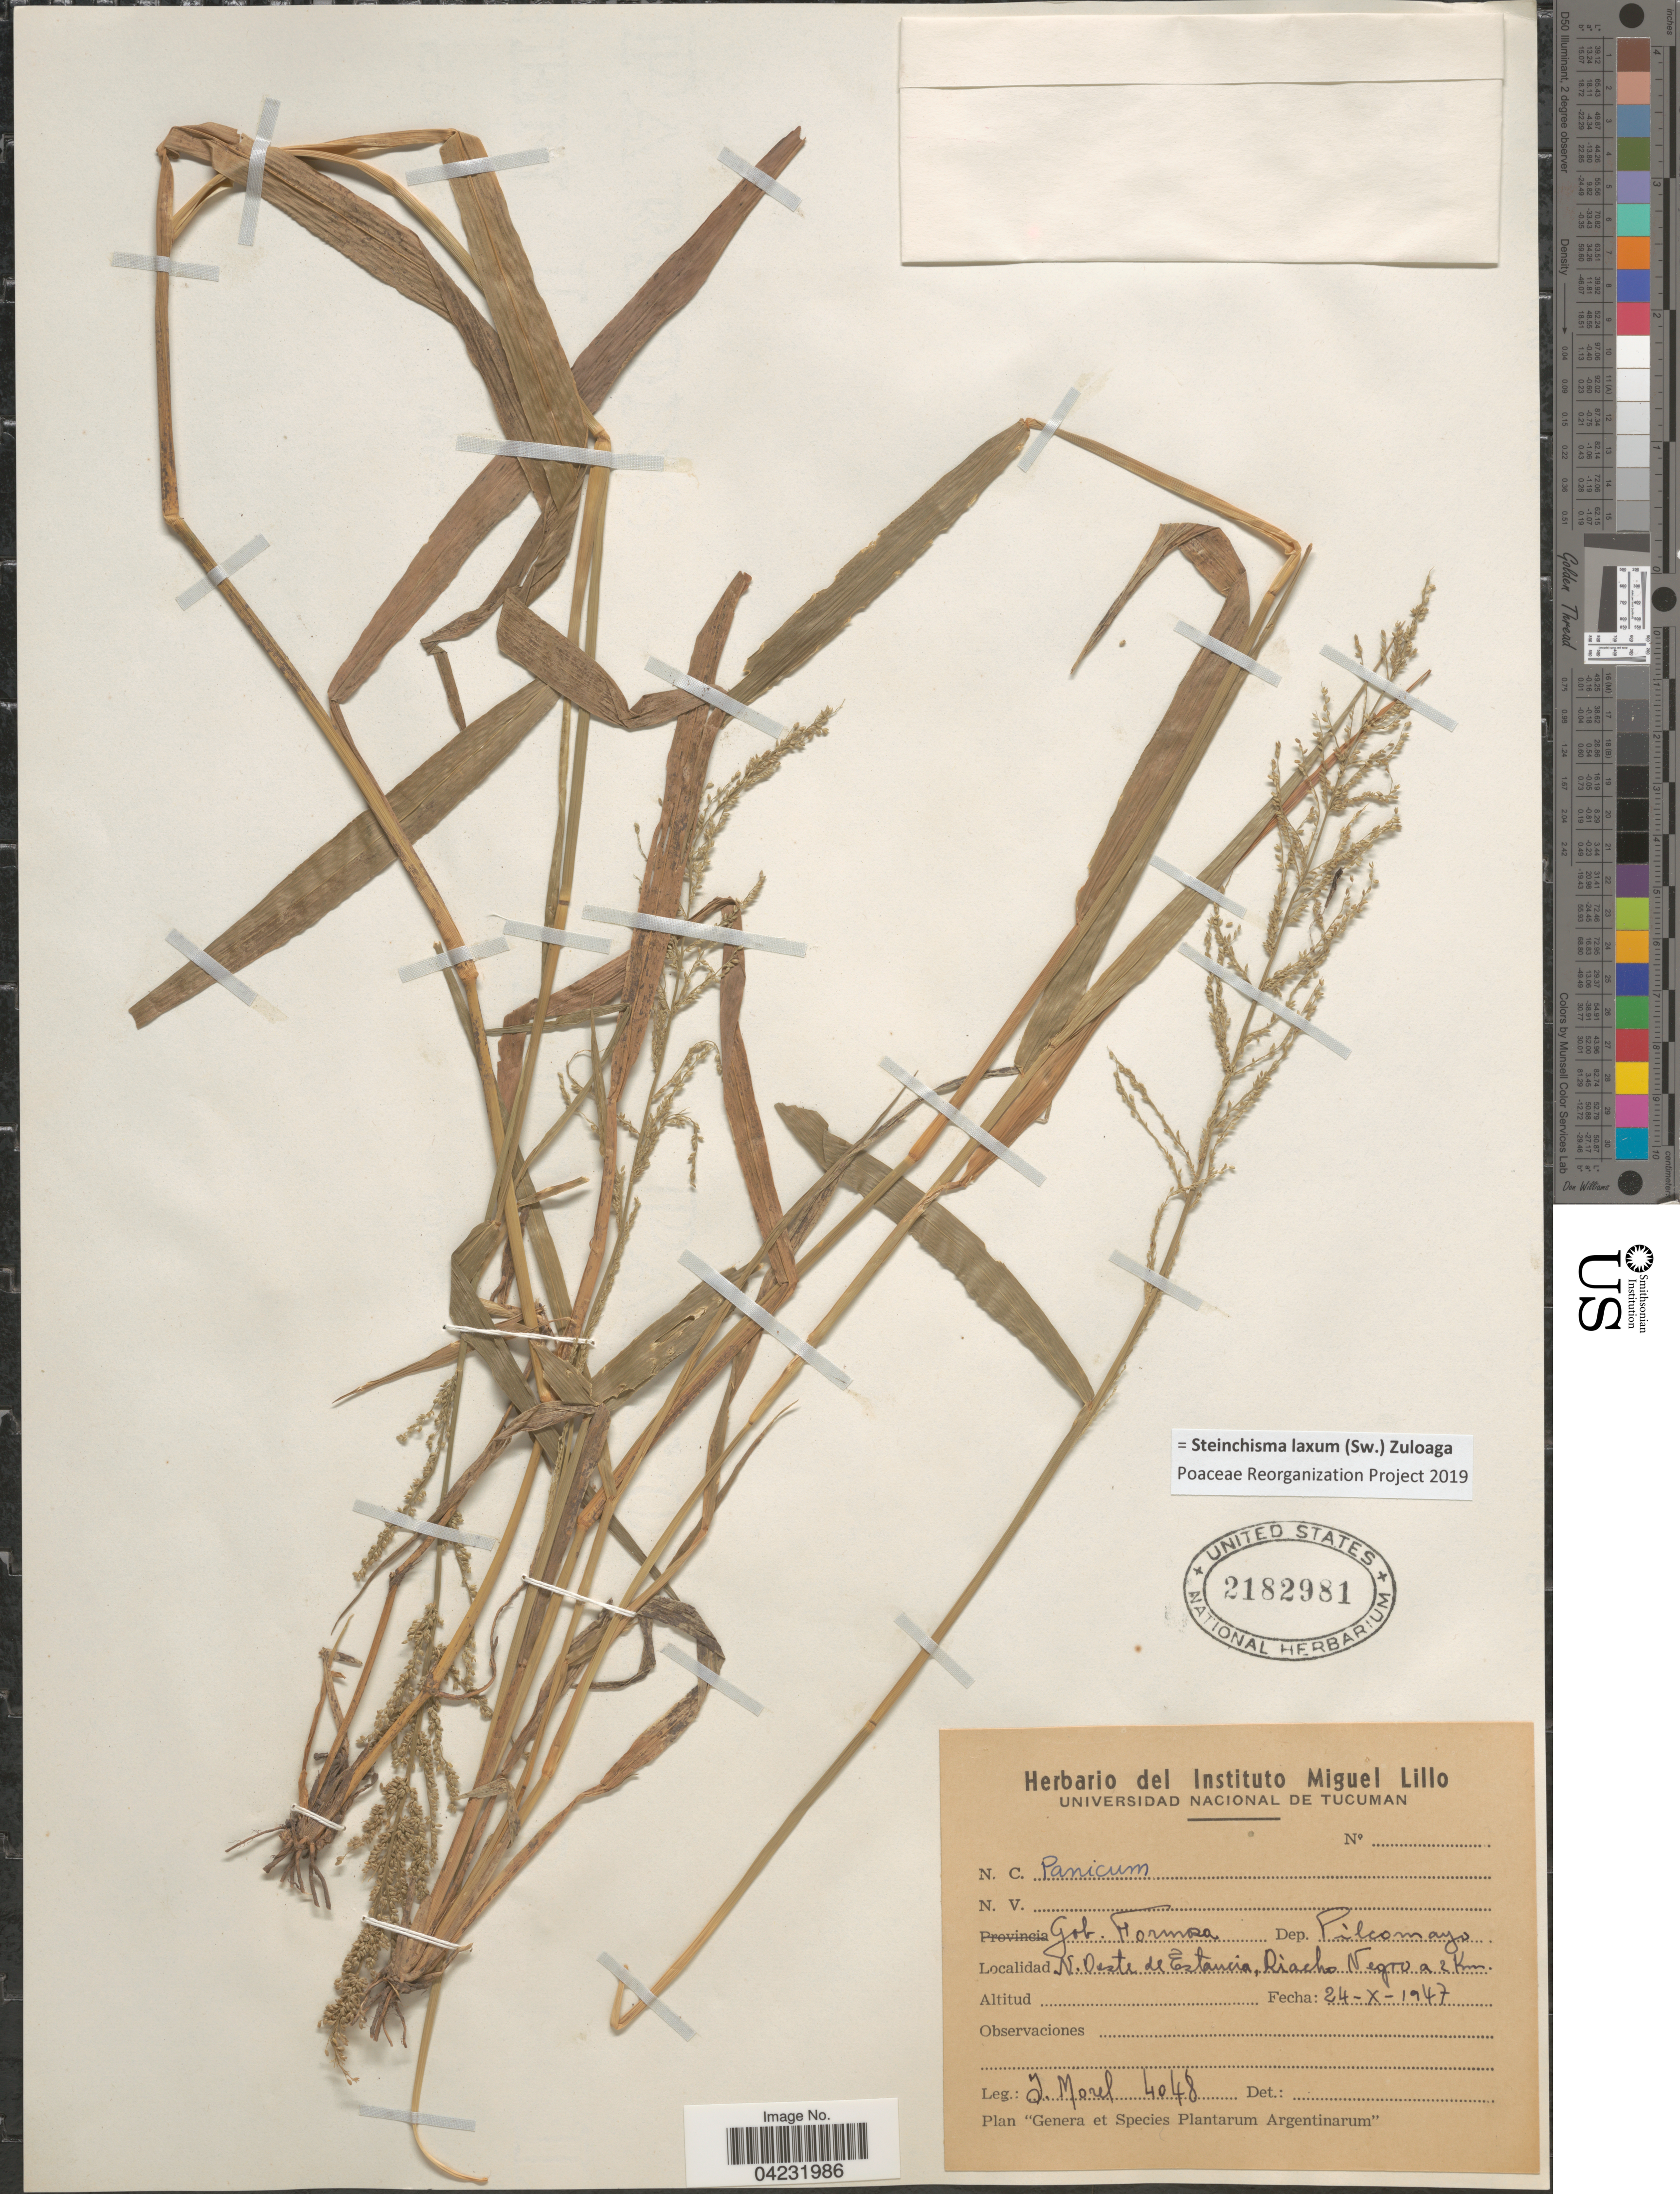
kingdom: Plantae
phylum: Tracheophyta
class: Liliopsida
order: Poales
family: Poaceae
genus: Steinchisma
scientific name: Steinchisma laxum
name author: (Sw.) Zuloaga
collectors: I. Morel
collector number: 4048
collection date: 1947-10-24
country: Argentina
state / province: Formosa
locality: Gob. Formosa. Dep. Pilcomayo. N. Oeste de Estancia, Riacho Negro a 2 Km.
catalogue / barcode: US 2182981